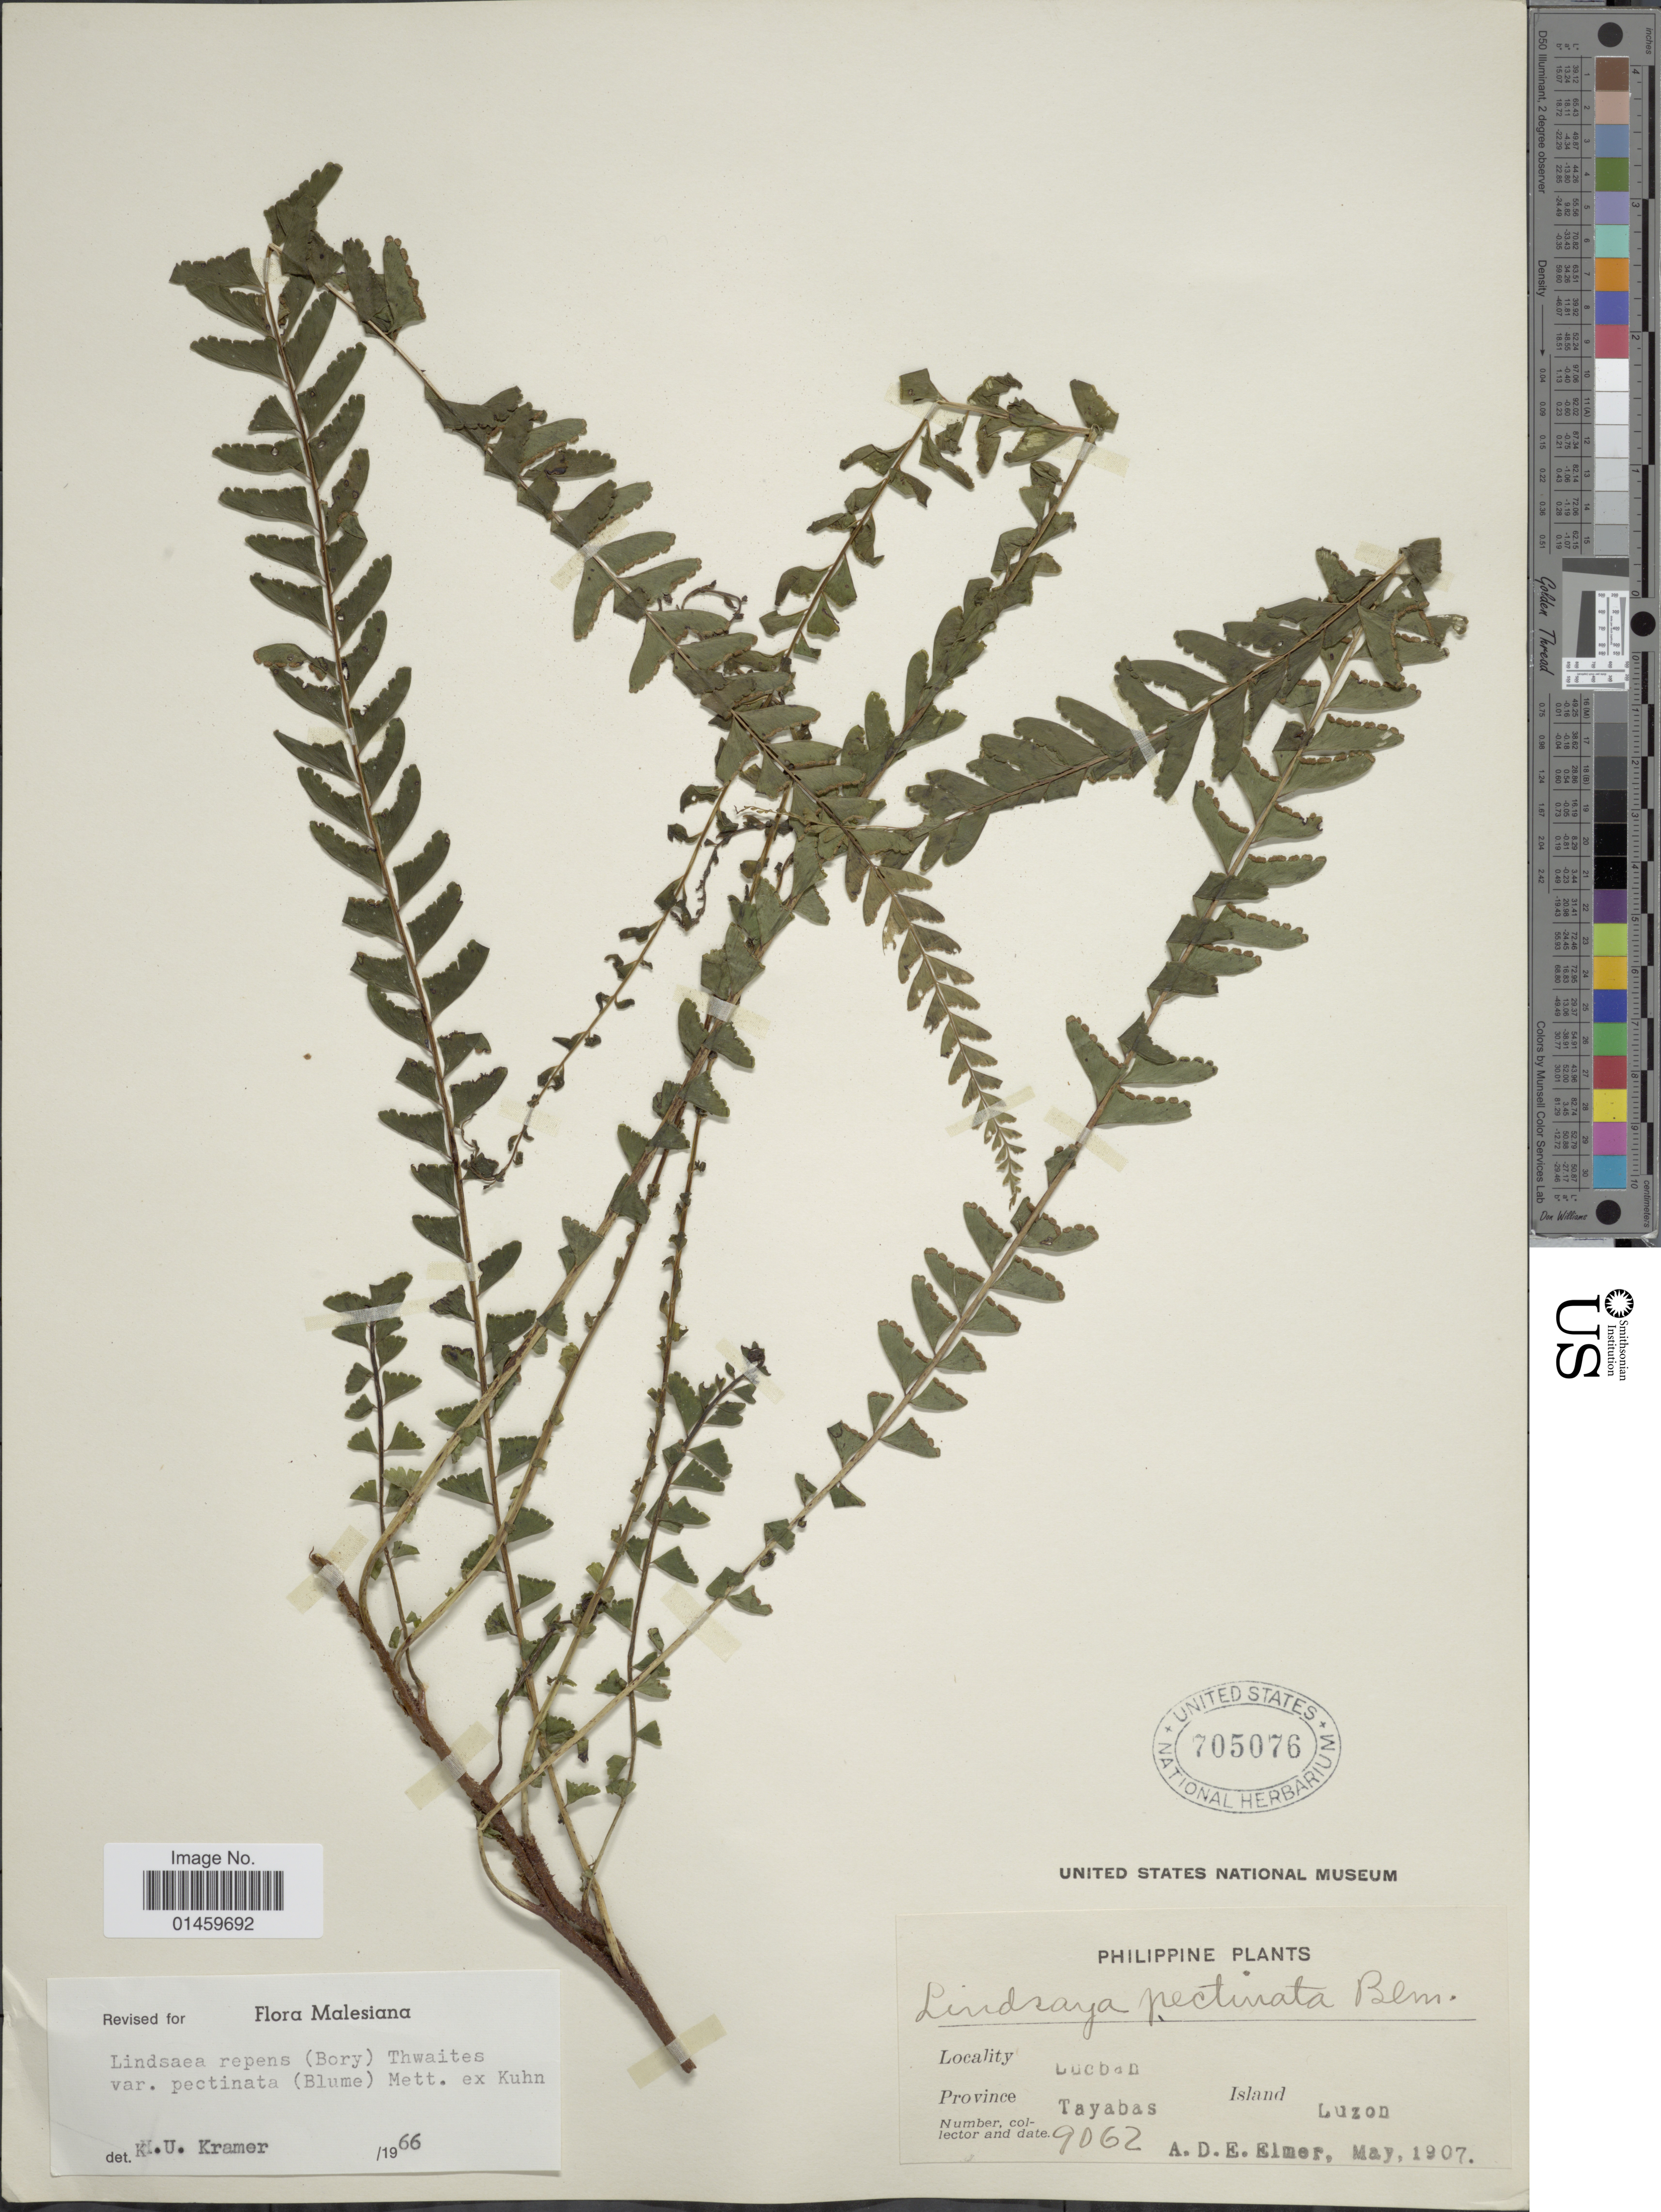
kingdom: Plantae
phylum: Tracheophyta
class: Polypodiopsida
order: Polypodiales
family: Lindsaeaceae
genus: Lindsaea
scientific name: Lindsaea repens var. pectinata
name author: (Blume) Mett.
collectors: A. D. E. Elmer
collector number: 9062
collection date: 1907-05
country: Philippines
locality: Lucban. Province Tayabas. Island Luzon.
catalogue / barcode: US 705076